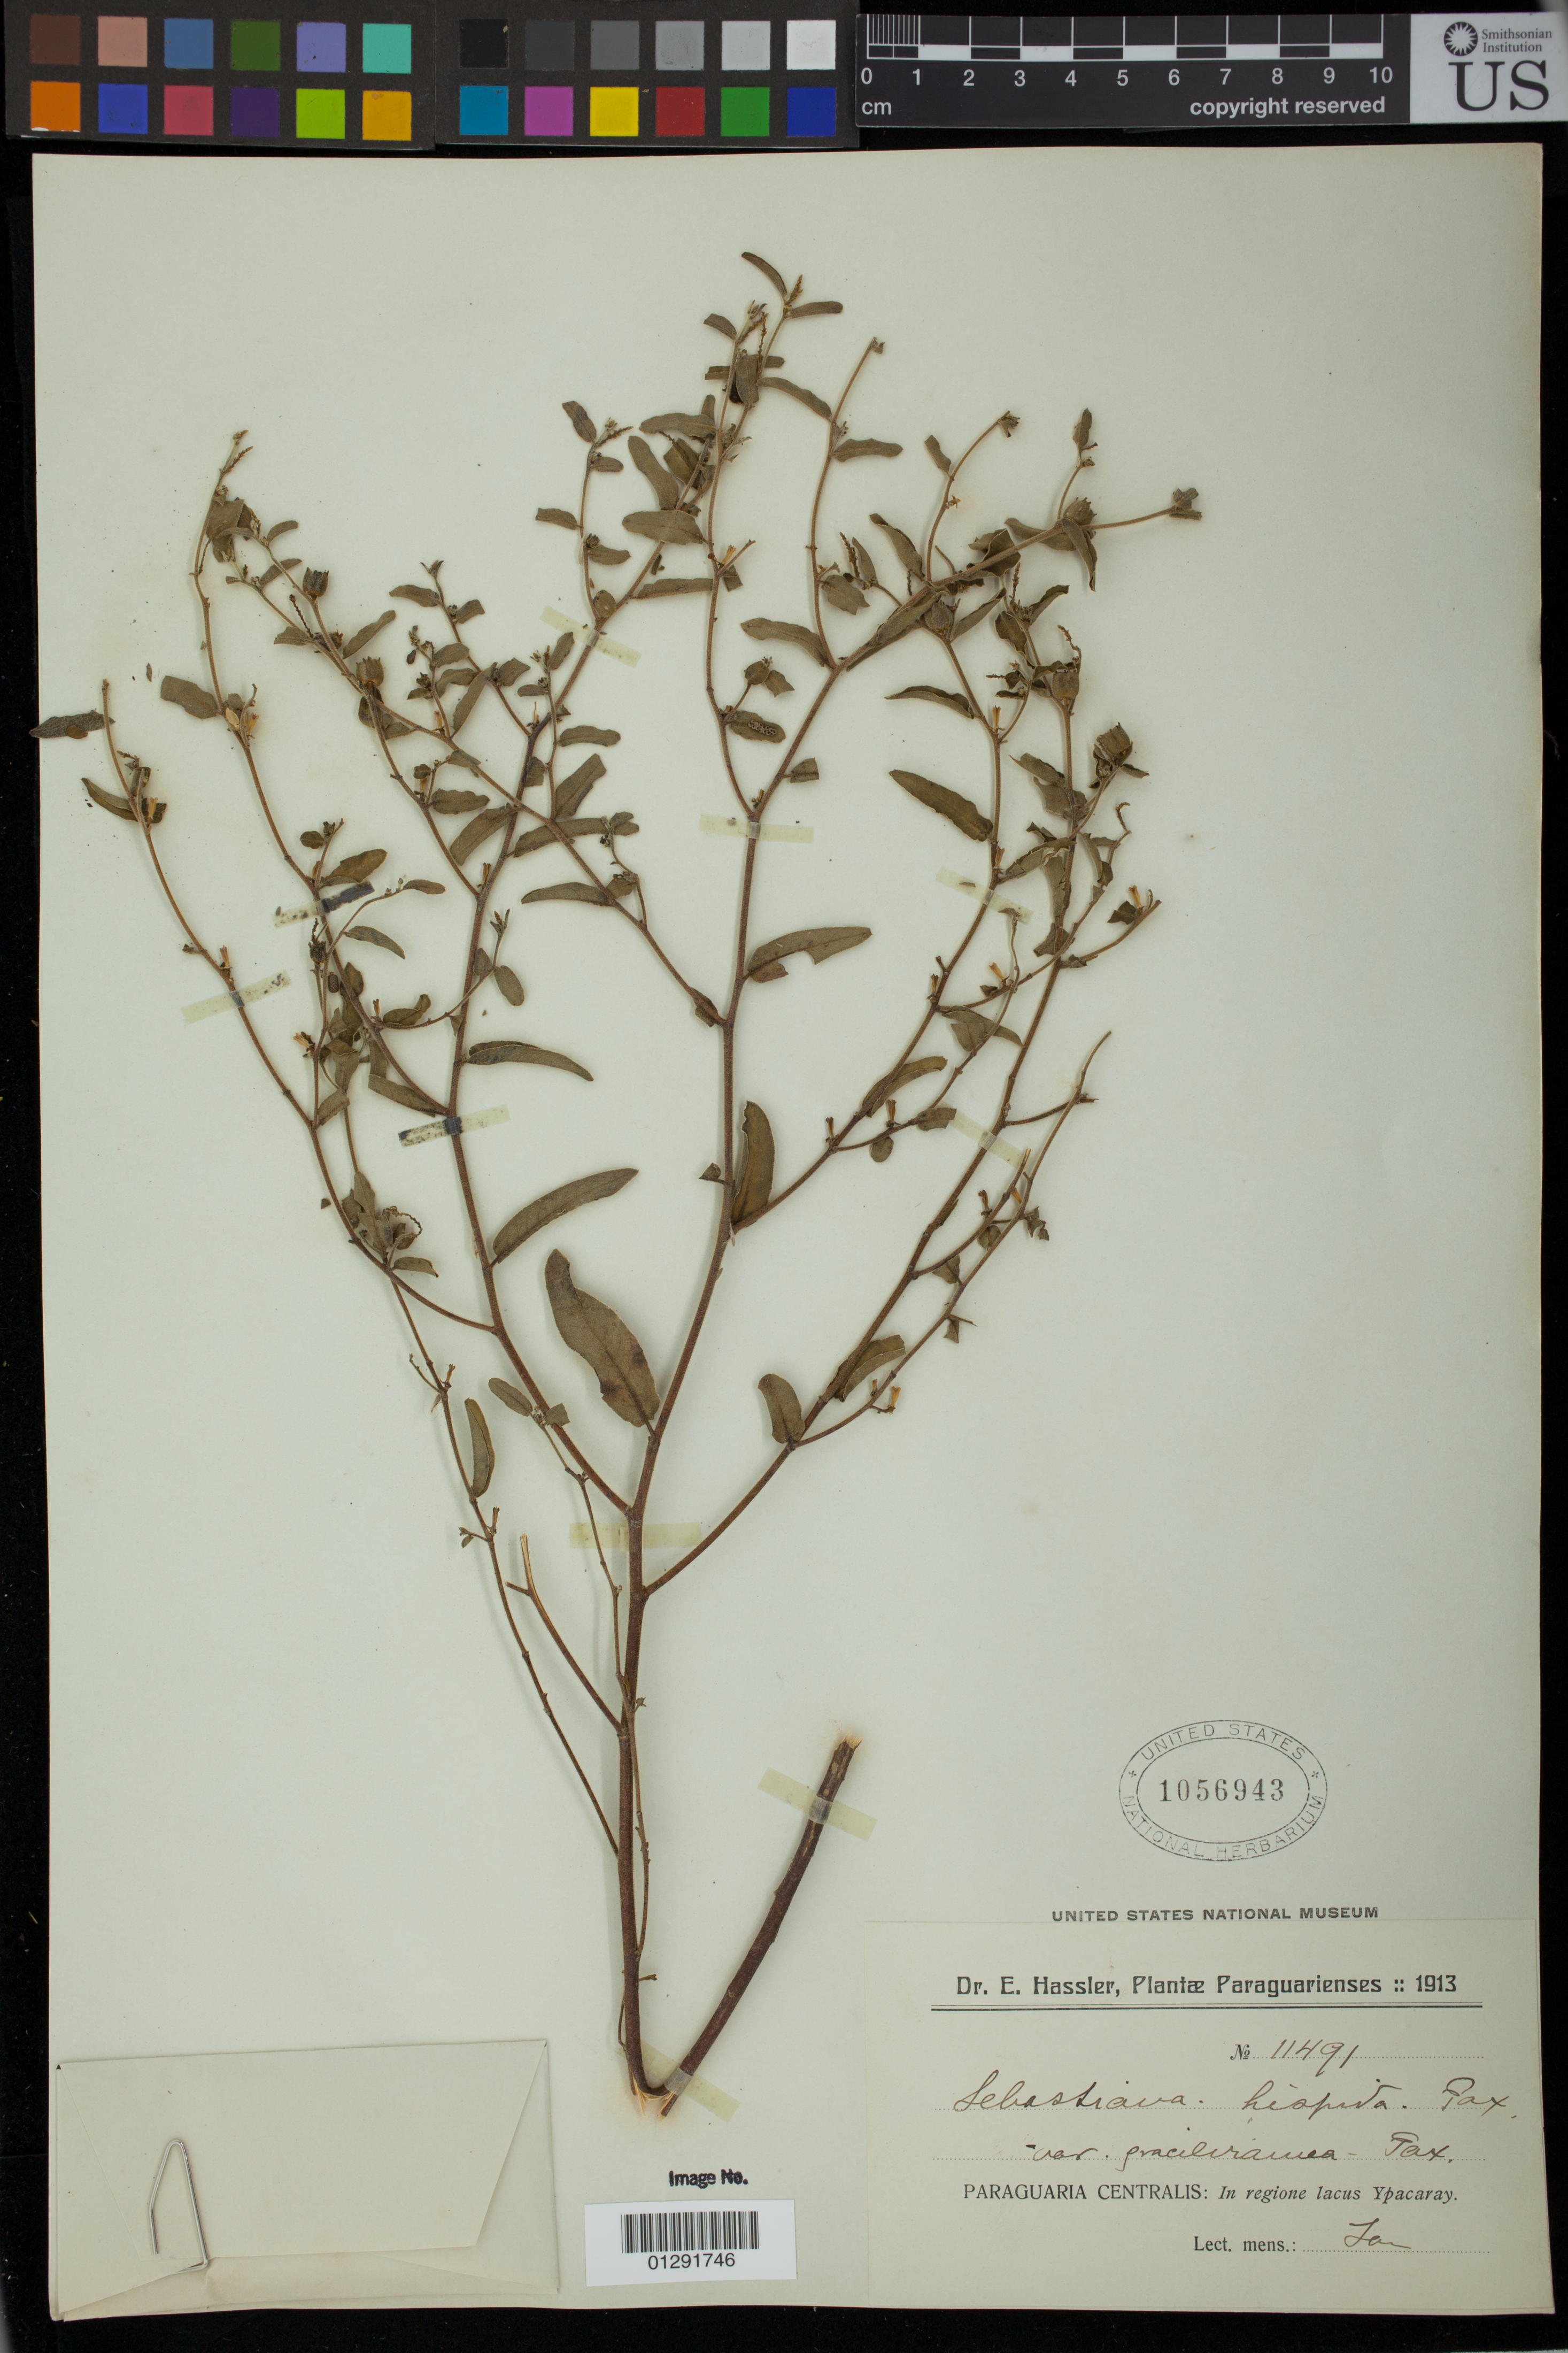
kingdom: Plantae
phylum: Tracheophyta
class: Magnoliopsida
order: Malpighiales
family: Euphorbiaceae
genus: Sebastiania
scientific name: Sebastiania hispida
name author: (Mart.) Pax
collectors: E. Hassler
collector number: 11491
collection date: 1913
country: Paraguay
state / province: Central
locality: Paraguaria Centralis: In regione lacus Ypacaray.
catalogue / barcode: US 1056943